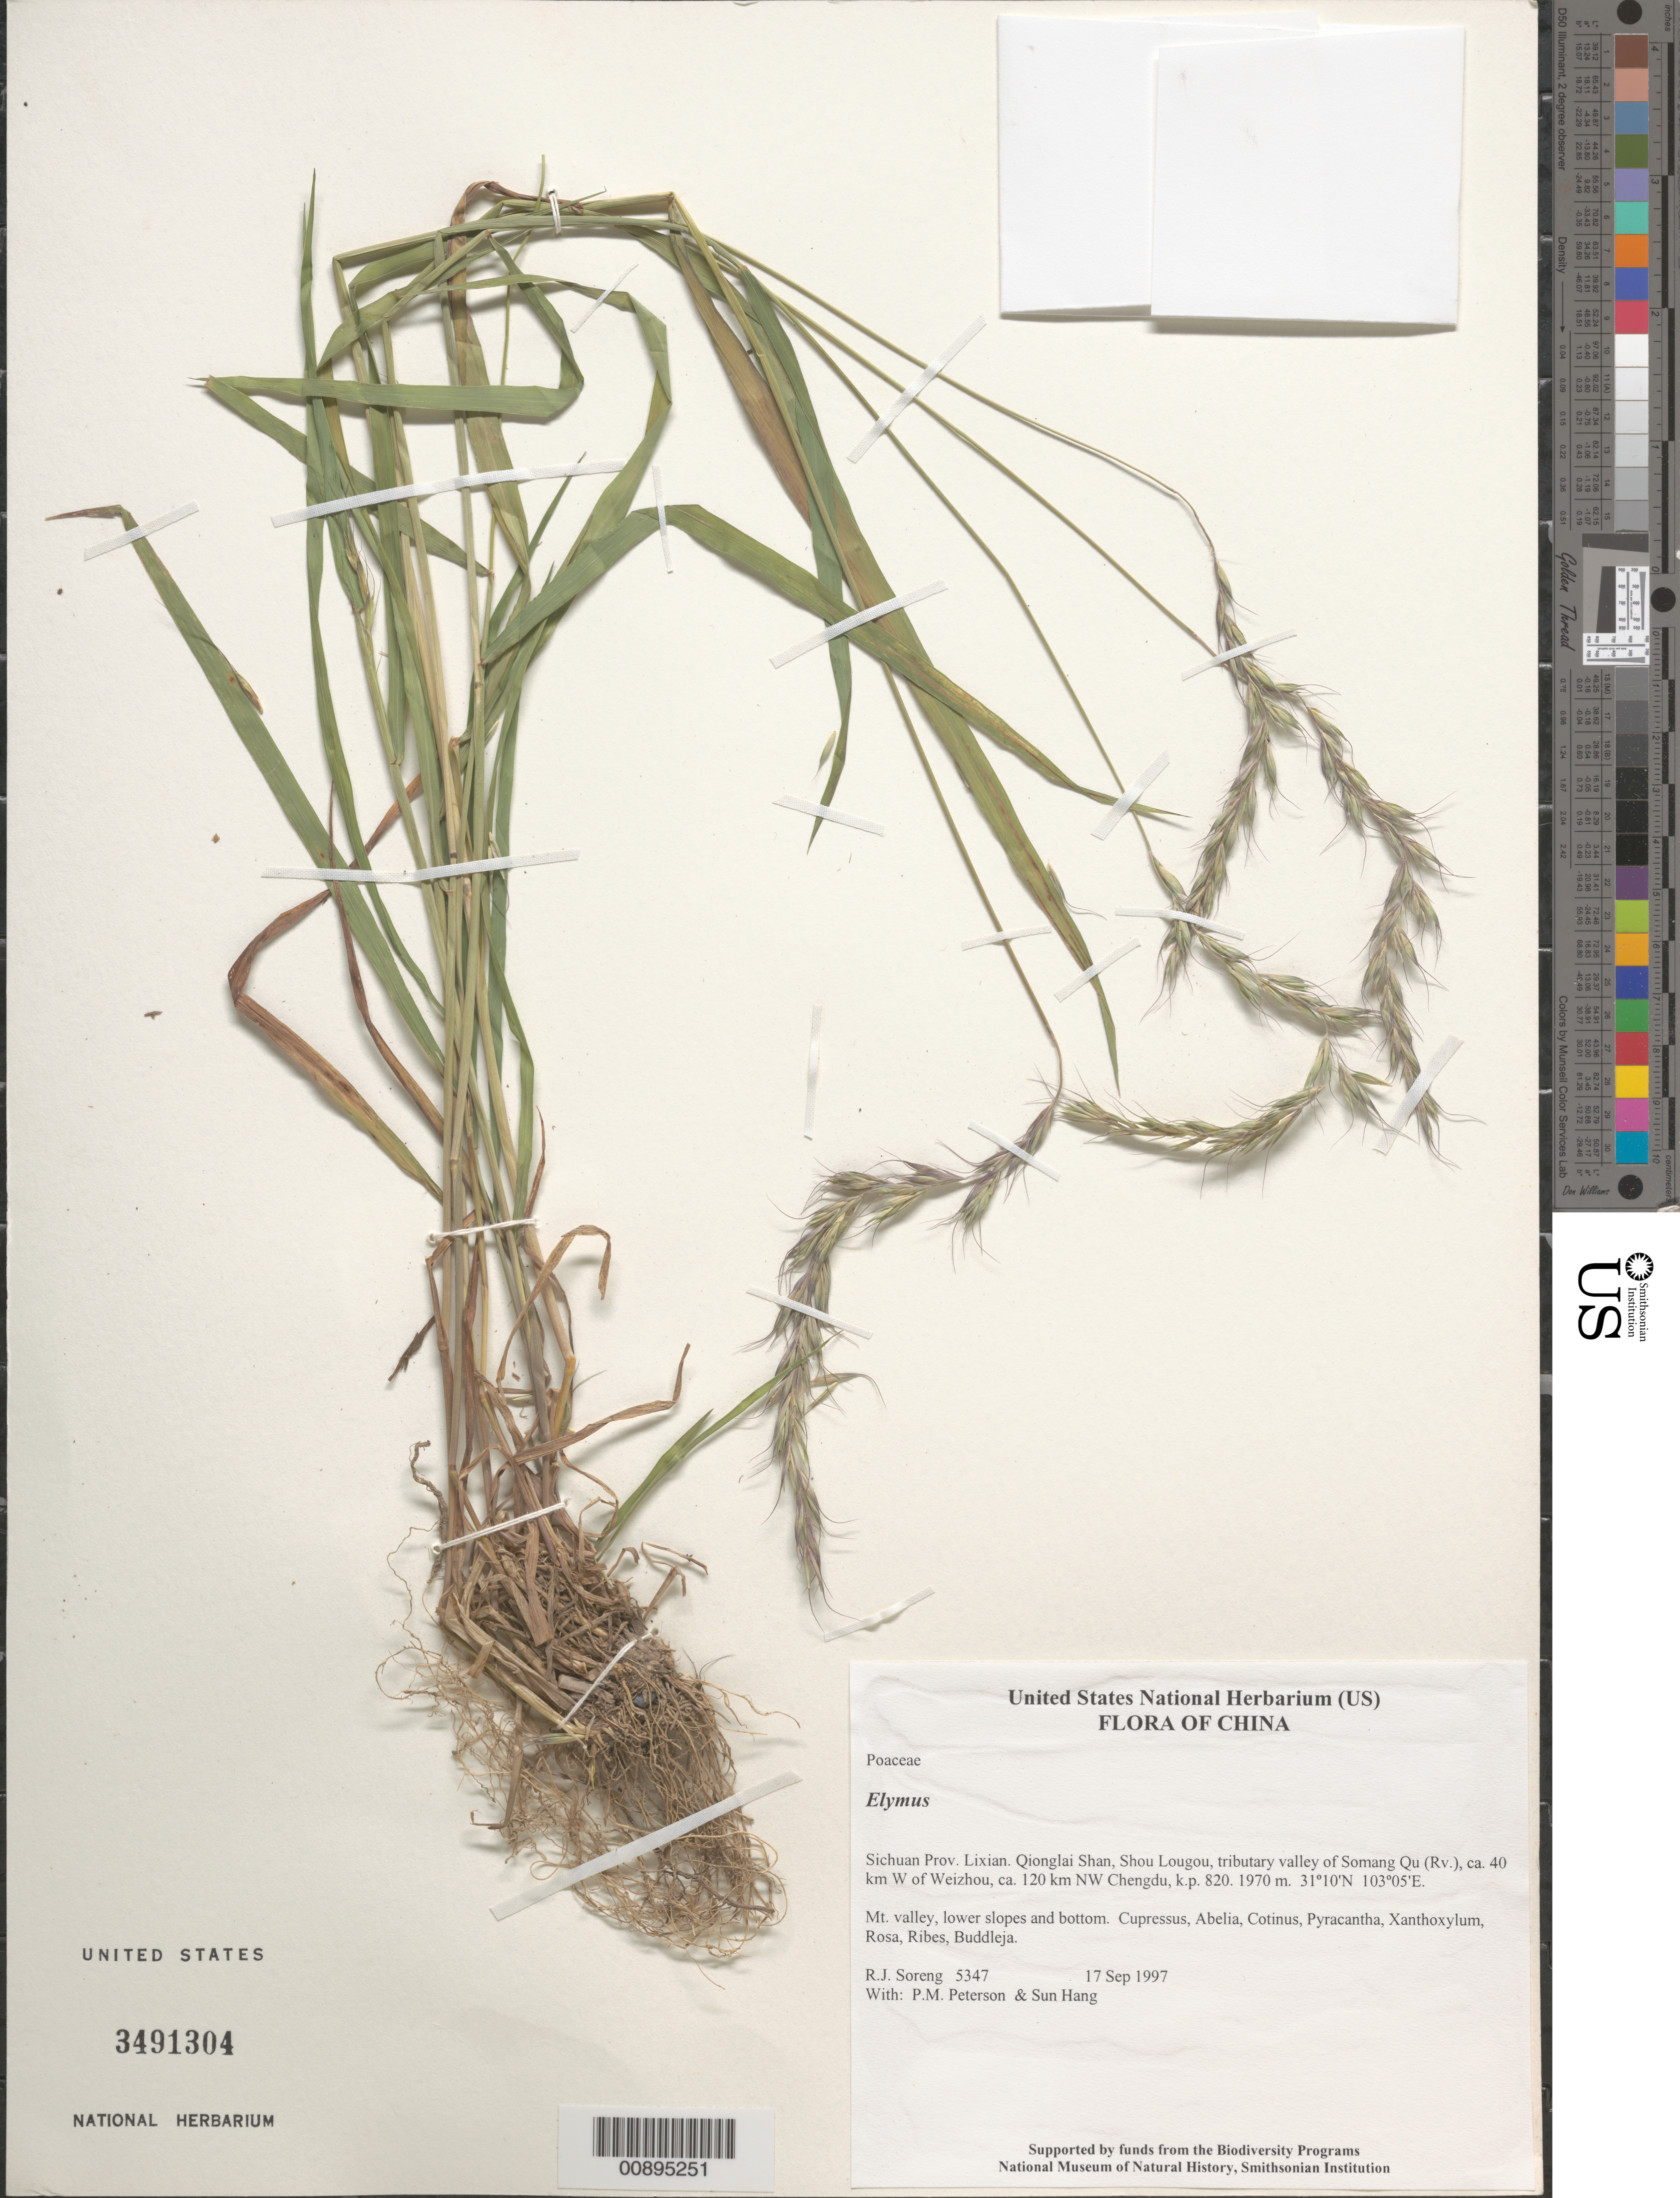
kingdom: Plantae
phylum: Tracheophyta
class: Liliopsida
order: Poales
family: Poaceae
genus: Elymus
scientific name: Elymus sp.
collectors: R. J. Soreng, P. M. Peterson & Sun Hang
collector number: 5347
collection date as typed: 17 Sep 1997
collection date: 1997-09-17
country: China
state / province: Sichuan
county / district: Lixian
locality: Qionglai Shan, Shou Lougou, tributary valley of Somang Qu (Rv.), ca. 40 km W of Weizhou, ca. 120 km NW Chengdu, k.p. 820.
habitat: Mt. valley, lower slopes and bottom. Cupressus, Abelia, Cotinus, Pyracantha, Xanthoxylum, Rosa, Ribes, Buddleja.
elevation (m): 1970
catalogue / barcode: US 3491304